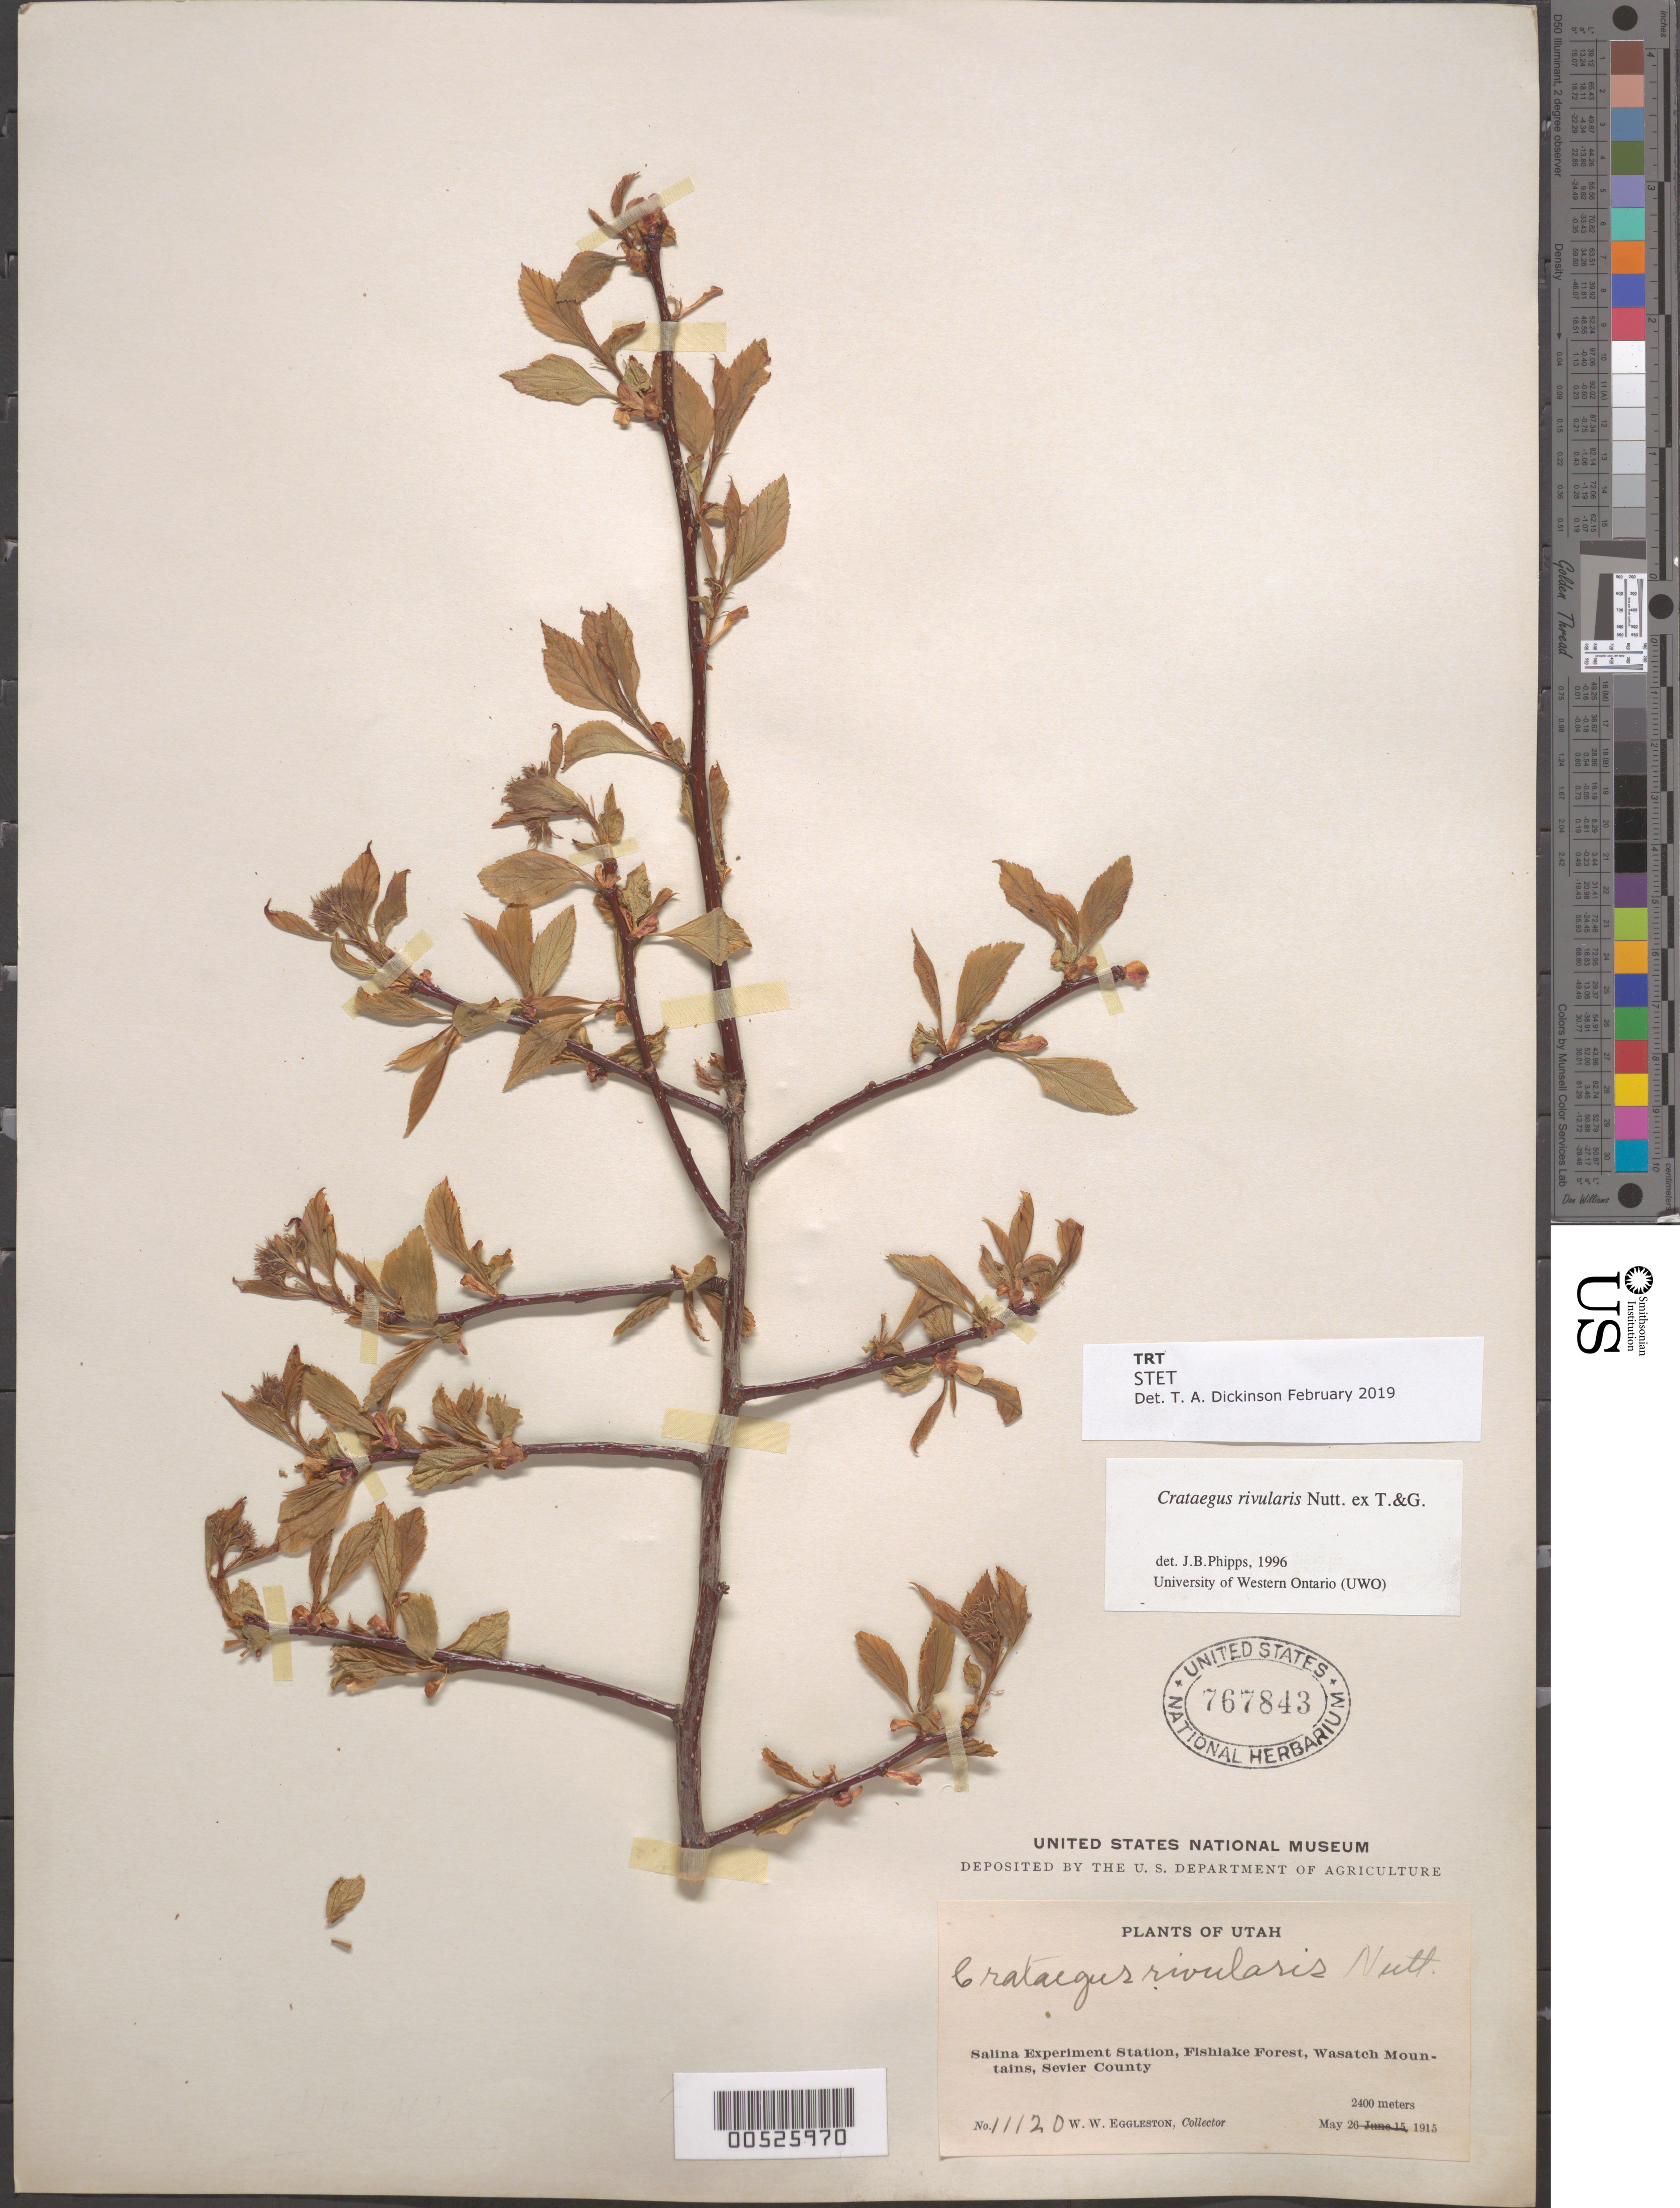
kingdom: Plantae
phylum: Tracheophyta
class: Magnoliopsida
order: Rosales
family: Rosaceae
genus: Crataegus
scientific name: Crataegus rivularis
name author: Nutt.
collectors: W. W. Eggleston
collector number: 11120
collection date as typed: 26 May 1915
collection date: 1915-05-26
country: United States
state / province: Utah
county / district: Sevier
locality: Salina Experiment Station, Fishlake Forest, Wasatch Mtns.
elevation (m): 2400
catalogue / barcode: US 220076